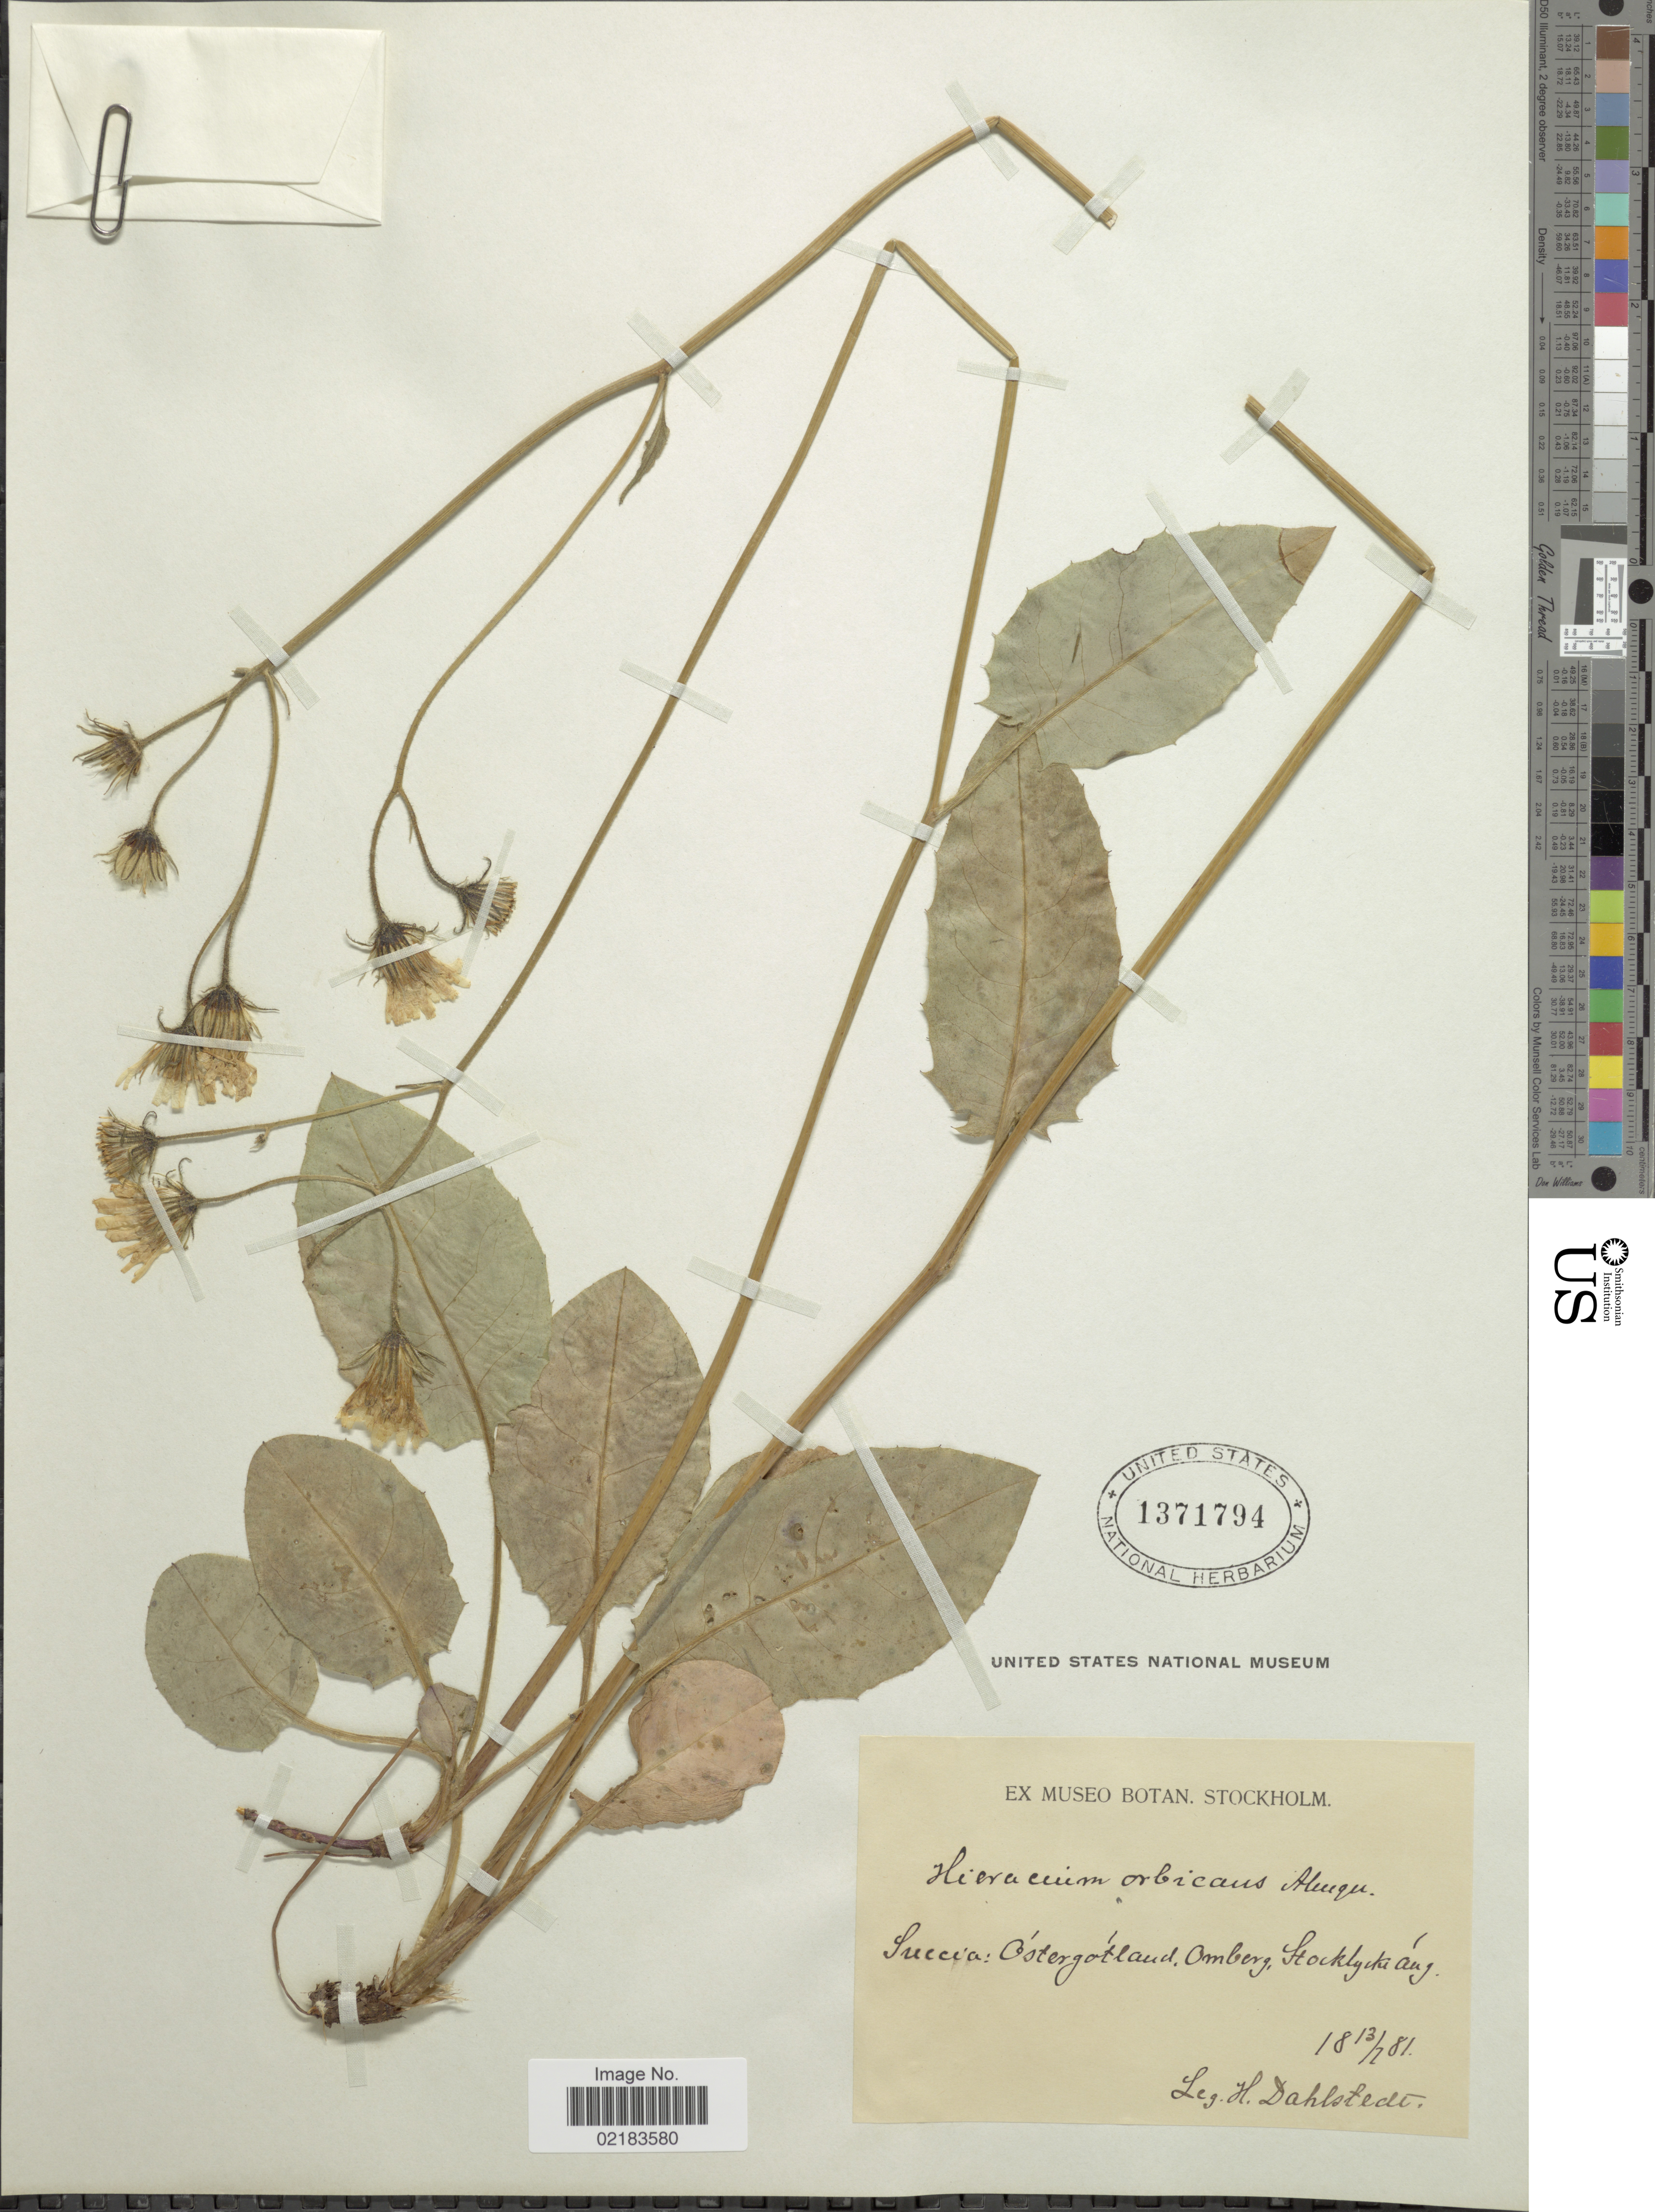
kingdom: Plantae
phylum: Tracheophyta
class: Magnoliopsida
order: Asterales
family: Asteraceae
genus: Hieracium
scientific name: Hieracium orbicans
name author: Almquist ex Dahlst.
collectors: H. G. Dahlstedt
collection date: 1881-07-13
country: Sweden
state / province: Östergötland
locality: Omberg. Stocklycke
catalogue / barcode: US 1371794